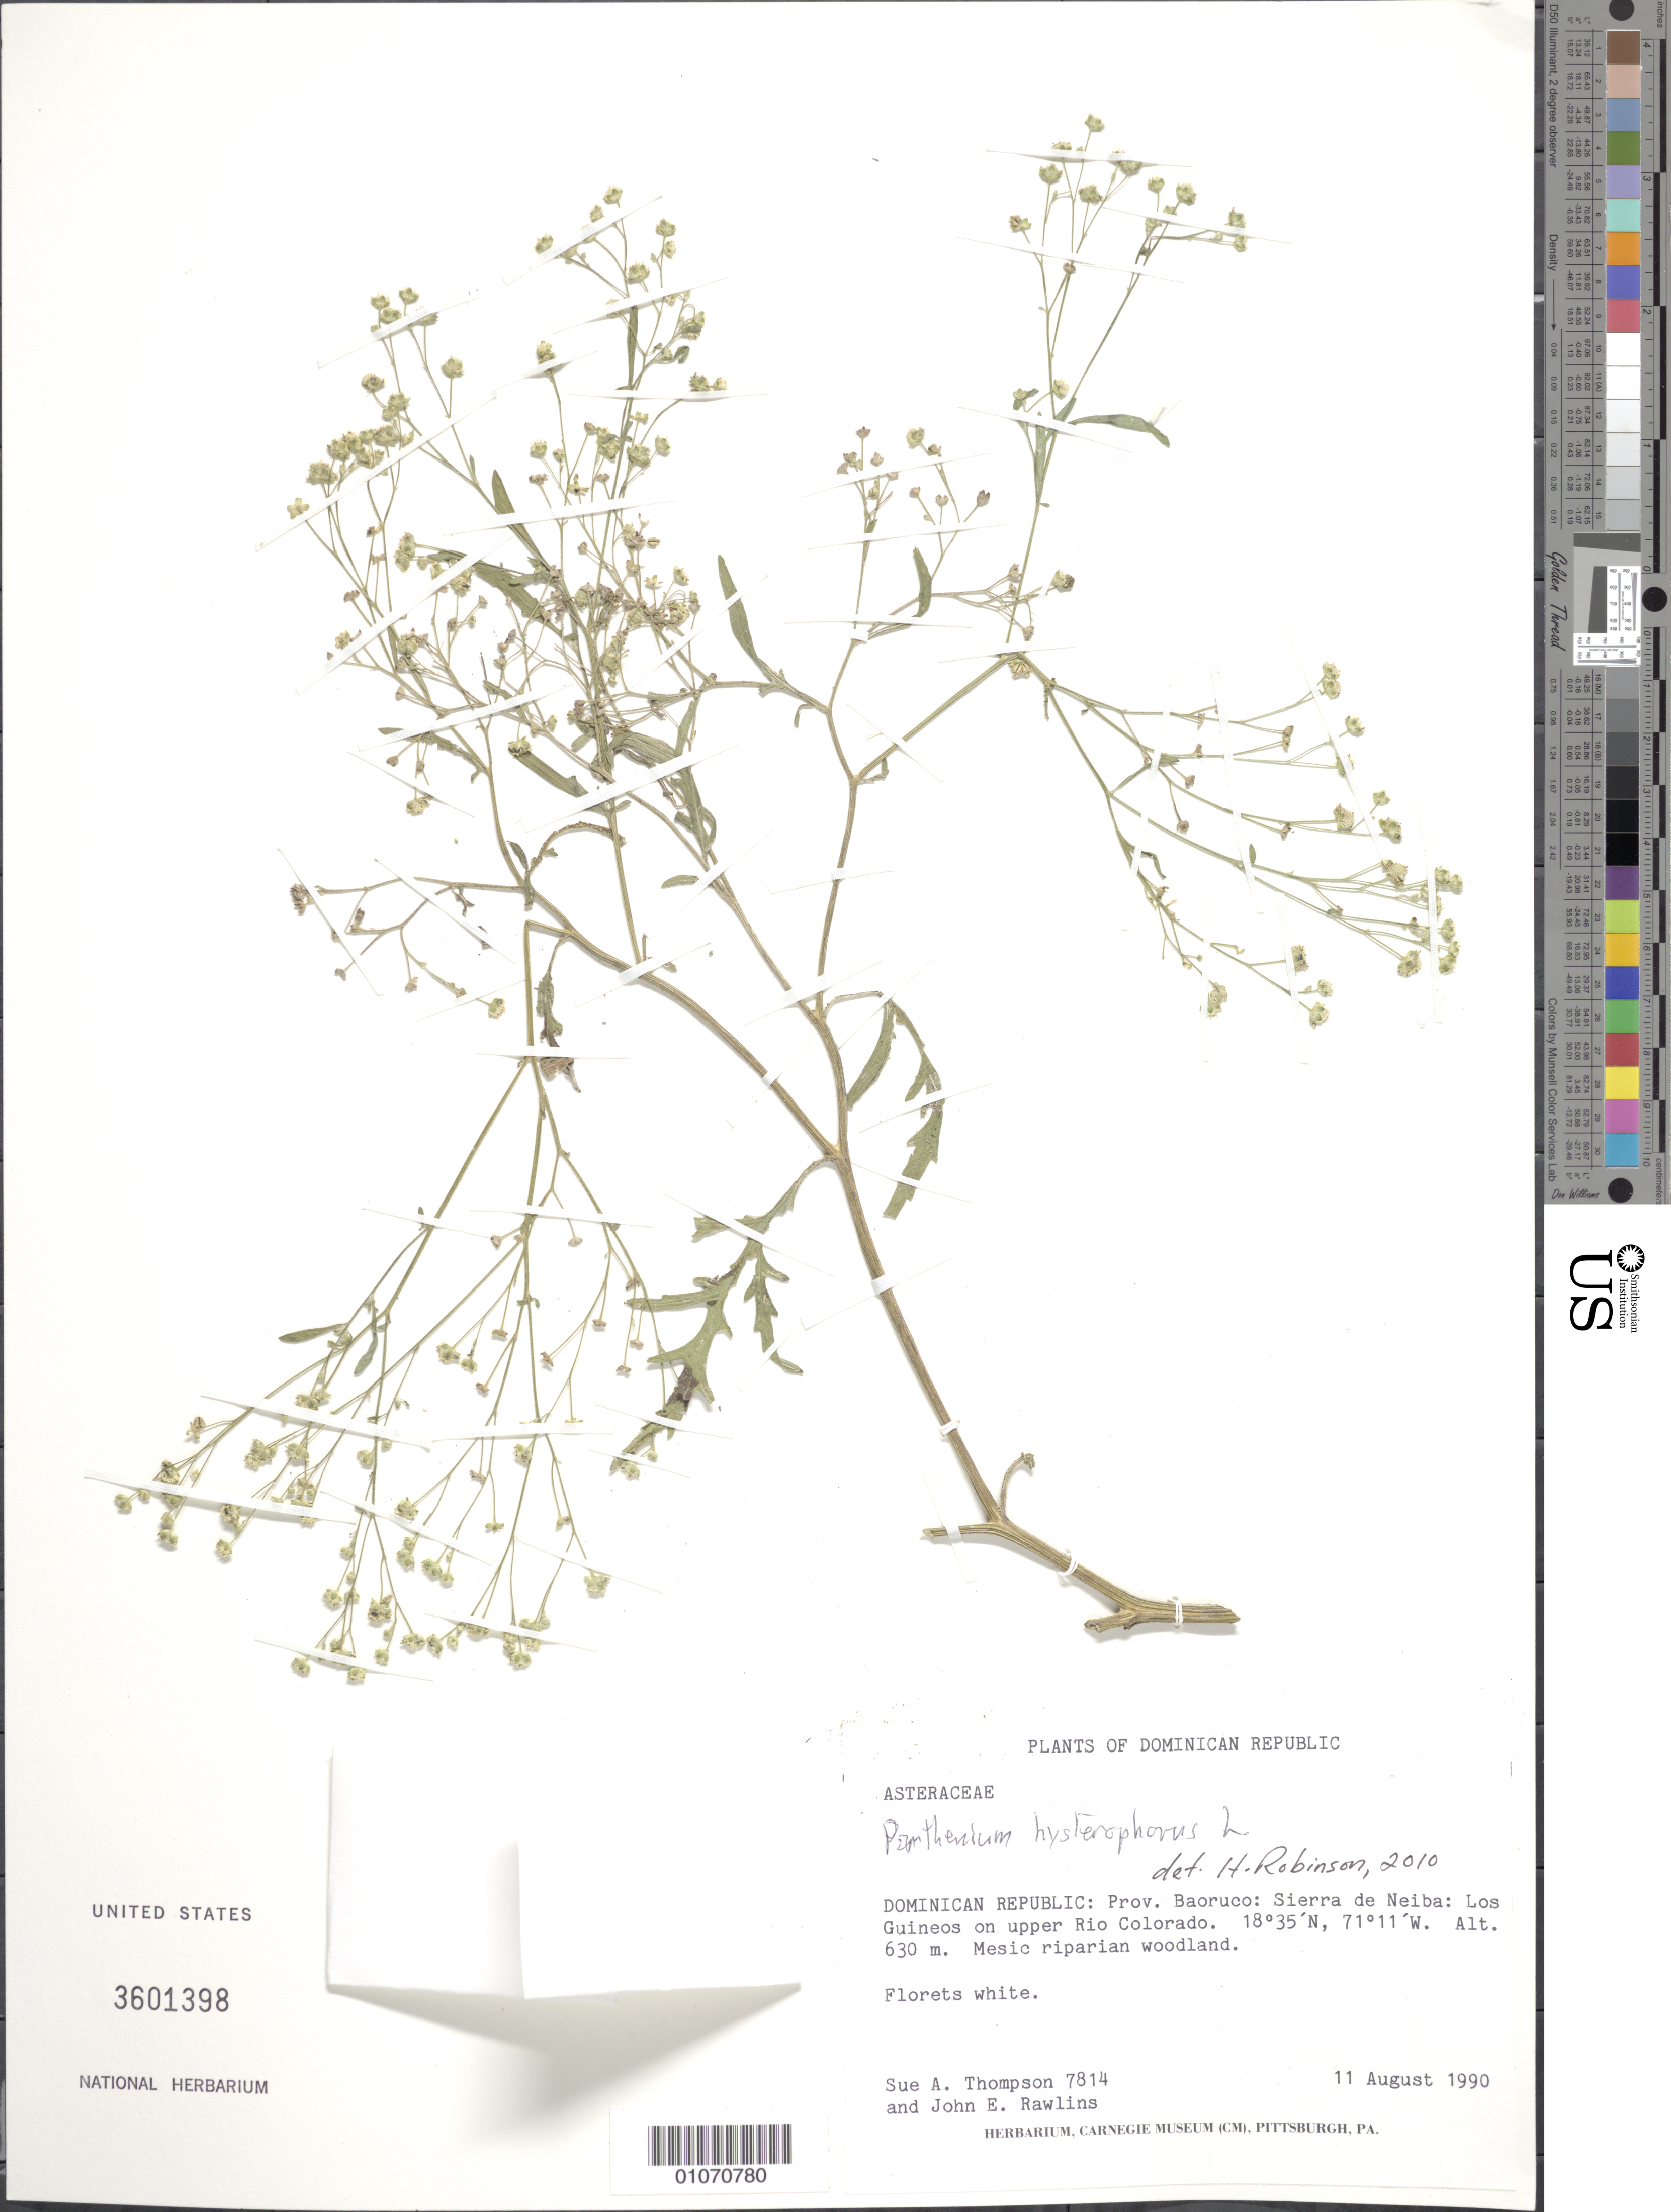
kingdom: Plantae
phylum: Tracheophyta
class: Magnoliopsida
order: Asterales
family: Asteraceae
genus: Parthenium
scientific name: Parthenium hysterophorus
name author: L.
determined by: Robinson, Harold E., (US)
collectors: S. A. Thompson & J. Rawlins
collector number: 7814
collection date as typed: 11 Aug 1990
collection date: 1990-08-11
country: Dominican Republic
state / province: Baoruco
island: Hispaniola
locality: Sierra de Neiba, los Guineos on upper Rio Colorado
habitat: Mesic riparian woodland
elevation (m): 630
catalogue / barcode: US 3601398